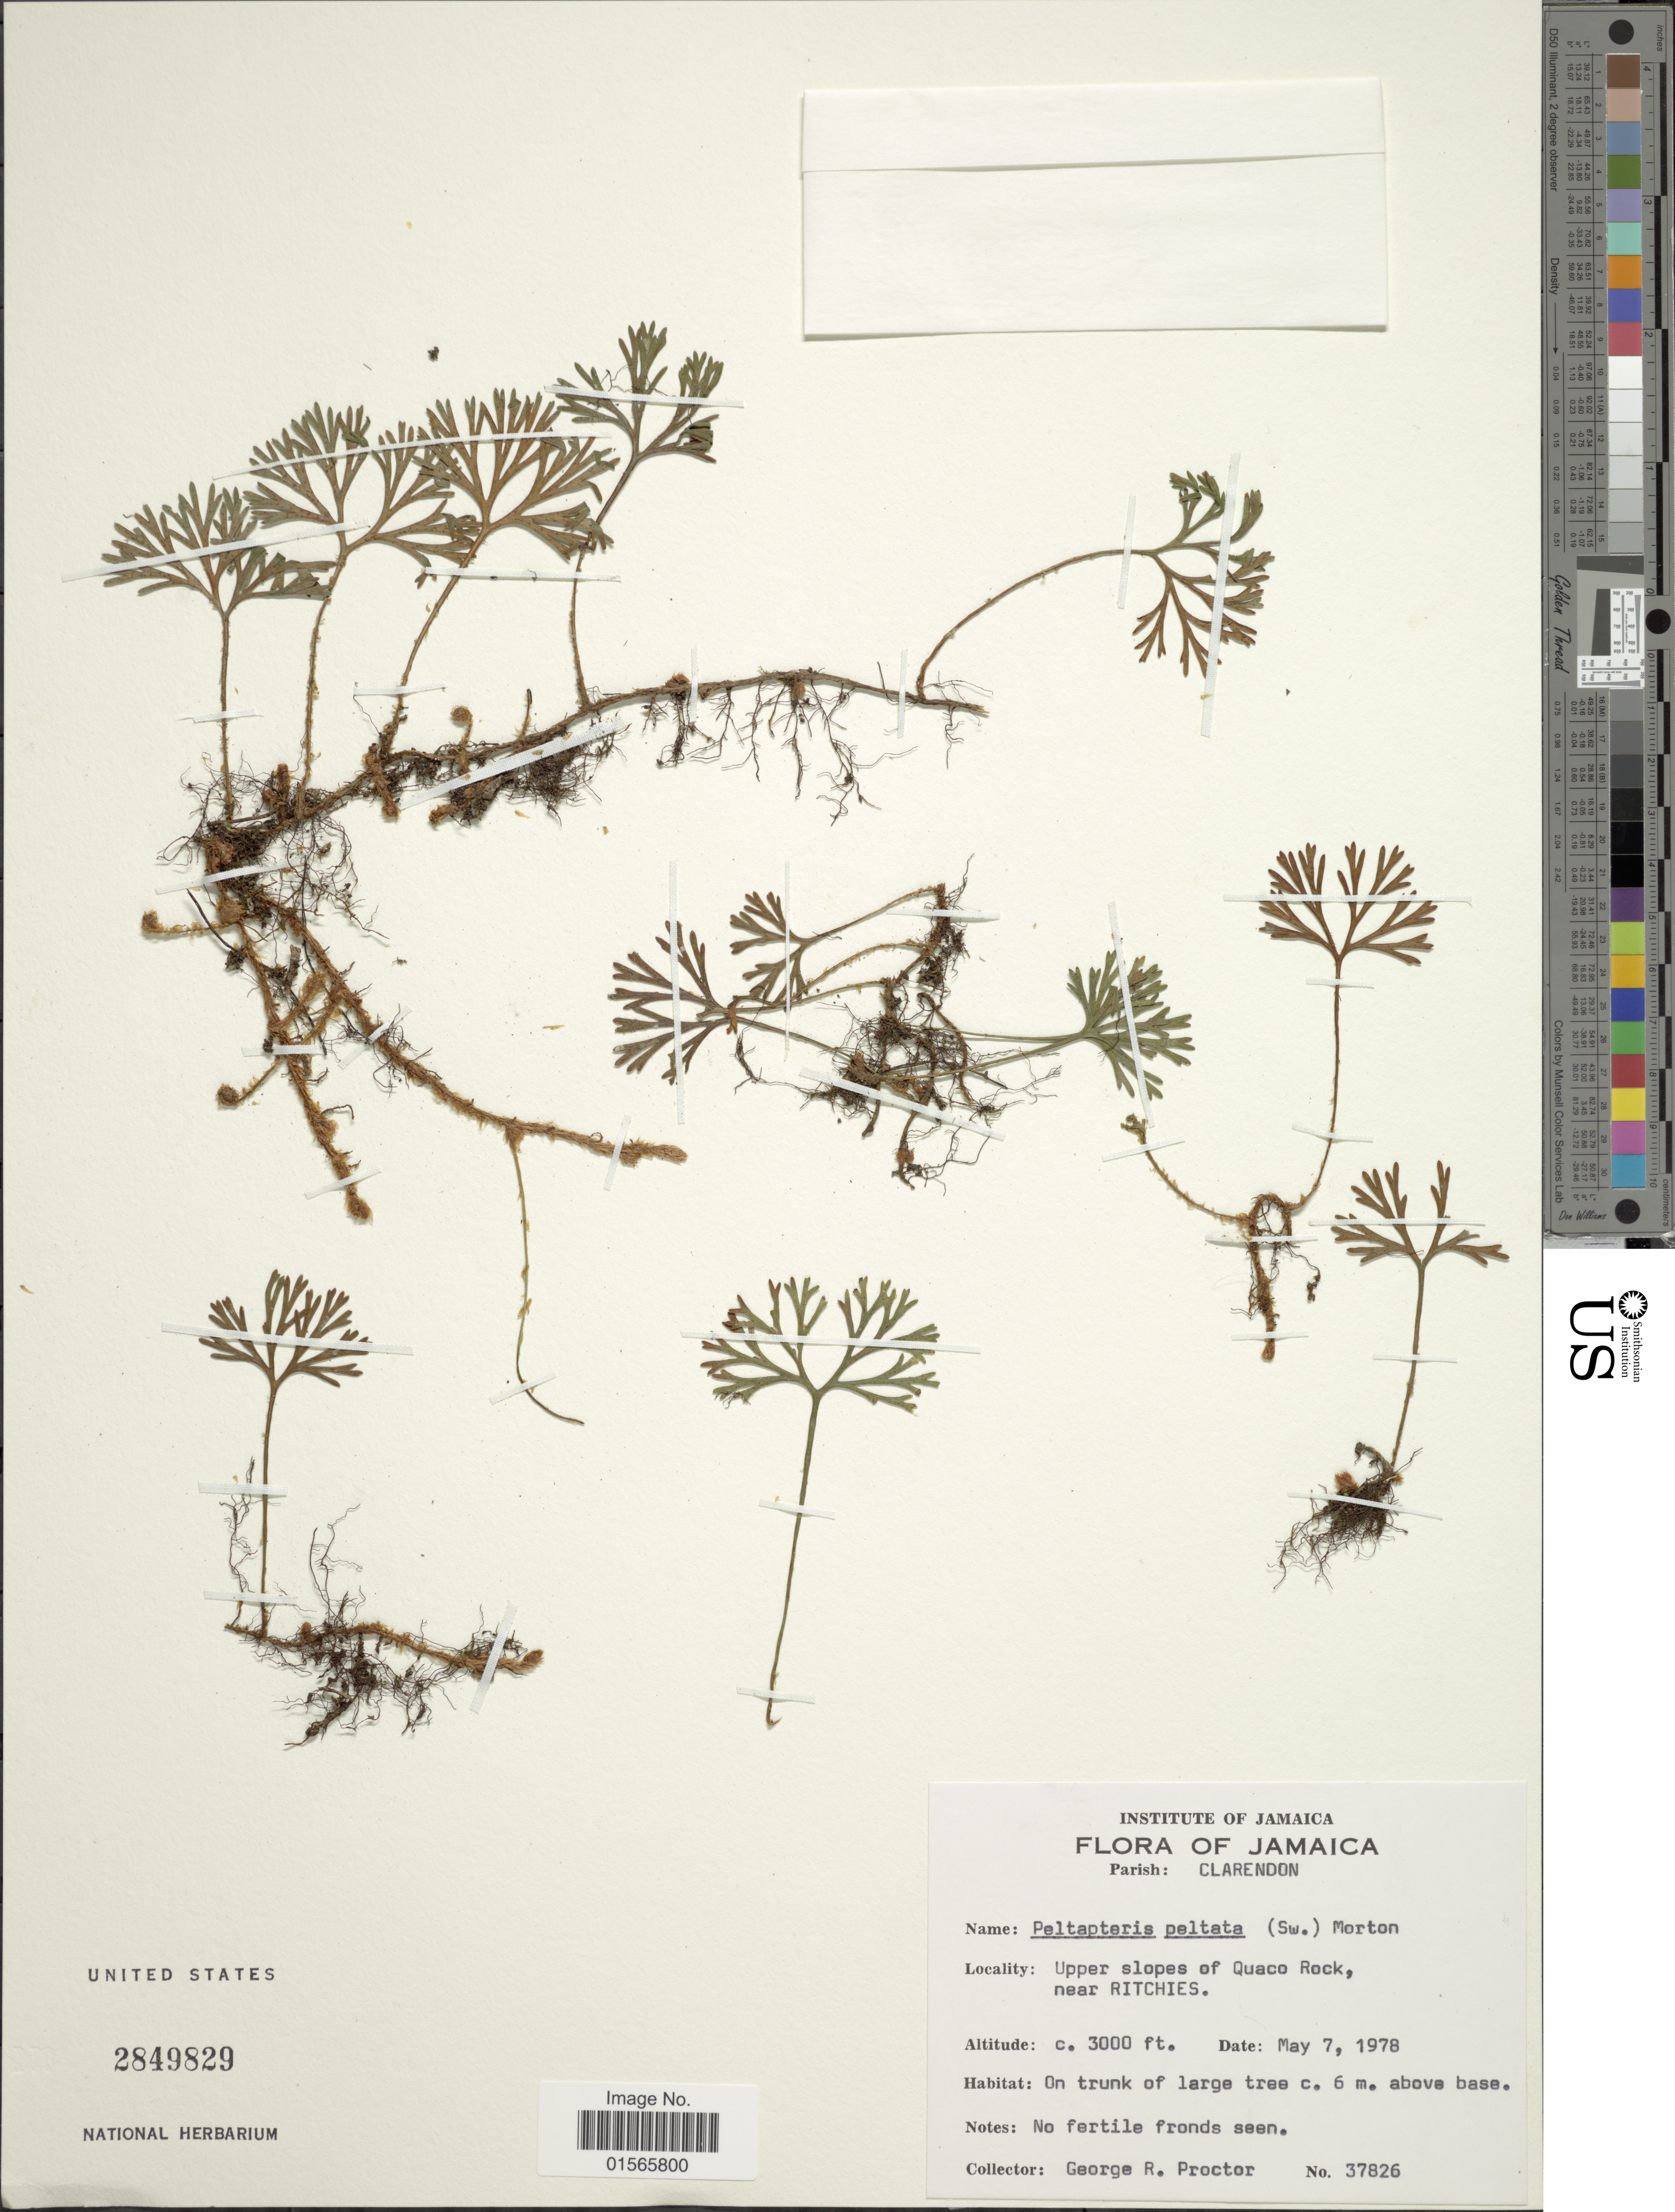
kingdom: Plantae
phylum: Tracheophyta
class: Polypodiopsida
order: Polypodiales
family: Dryopteridaceae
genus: Elaphoglossum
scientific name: Elaphoglossum peltatum f. peltatum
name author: (Sw.) Urb.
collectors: G. R. Proctor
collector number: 37826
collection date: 1978-05-07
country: Jamaica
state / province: Clarendon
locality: Parish: Clarendon, Upper slopes of Quaco Rock, near Ritchies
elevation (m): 914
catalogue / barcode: US 2849829